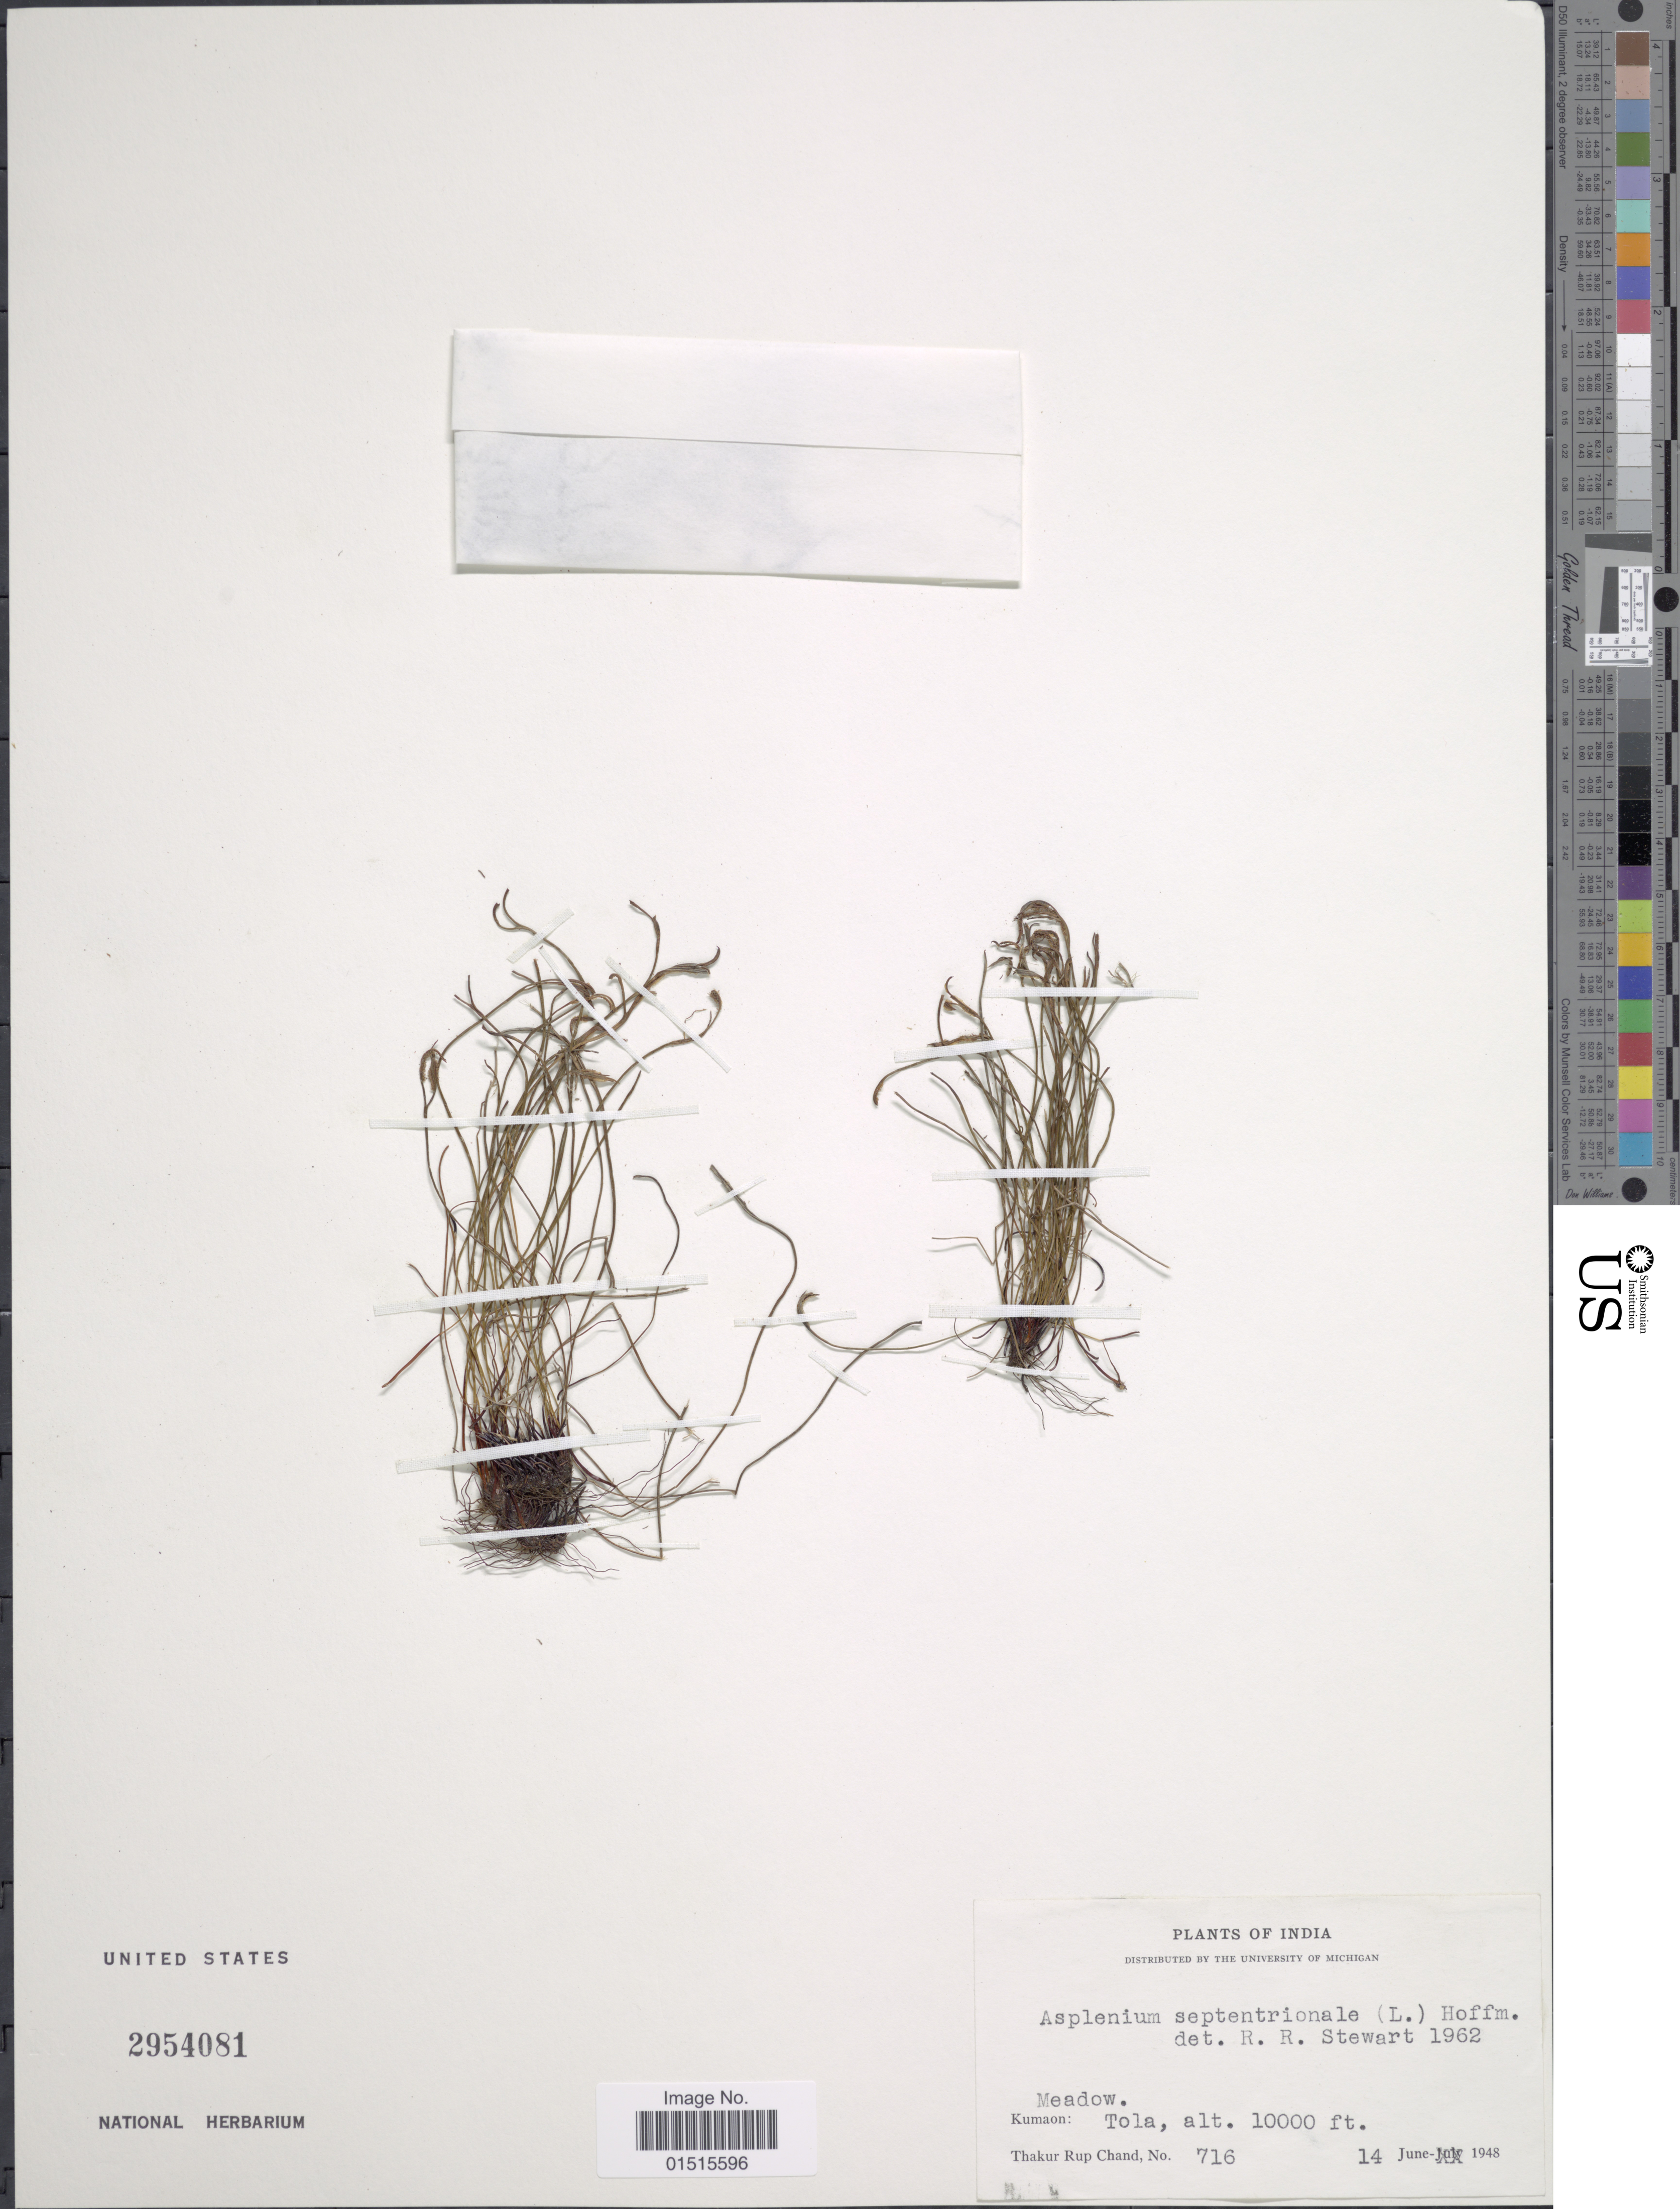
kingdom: Plantae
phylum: Tracheophyta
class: Polypodiopsida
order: Polypodiales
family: Aspleniaceae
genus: Asplenium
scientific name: Asplenium septentrionale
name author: (L.) Hoffm.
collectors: T. R. Chand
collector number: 716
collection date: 1948-06-14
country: India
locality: Kumaon: Tola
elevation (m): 3048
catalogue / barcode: US 2954081